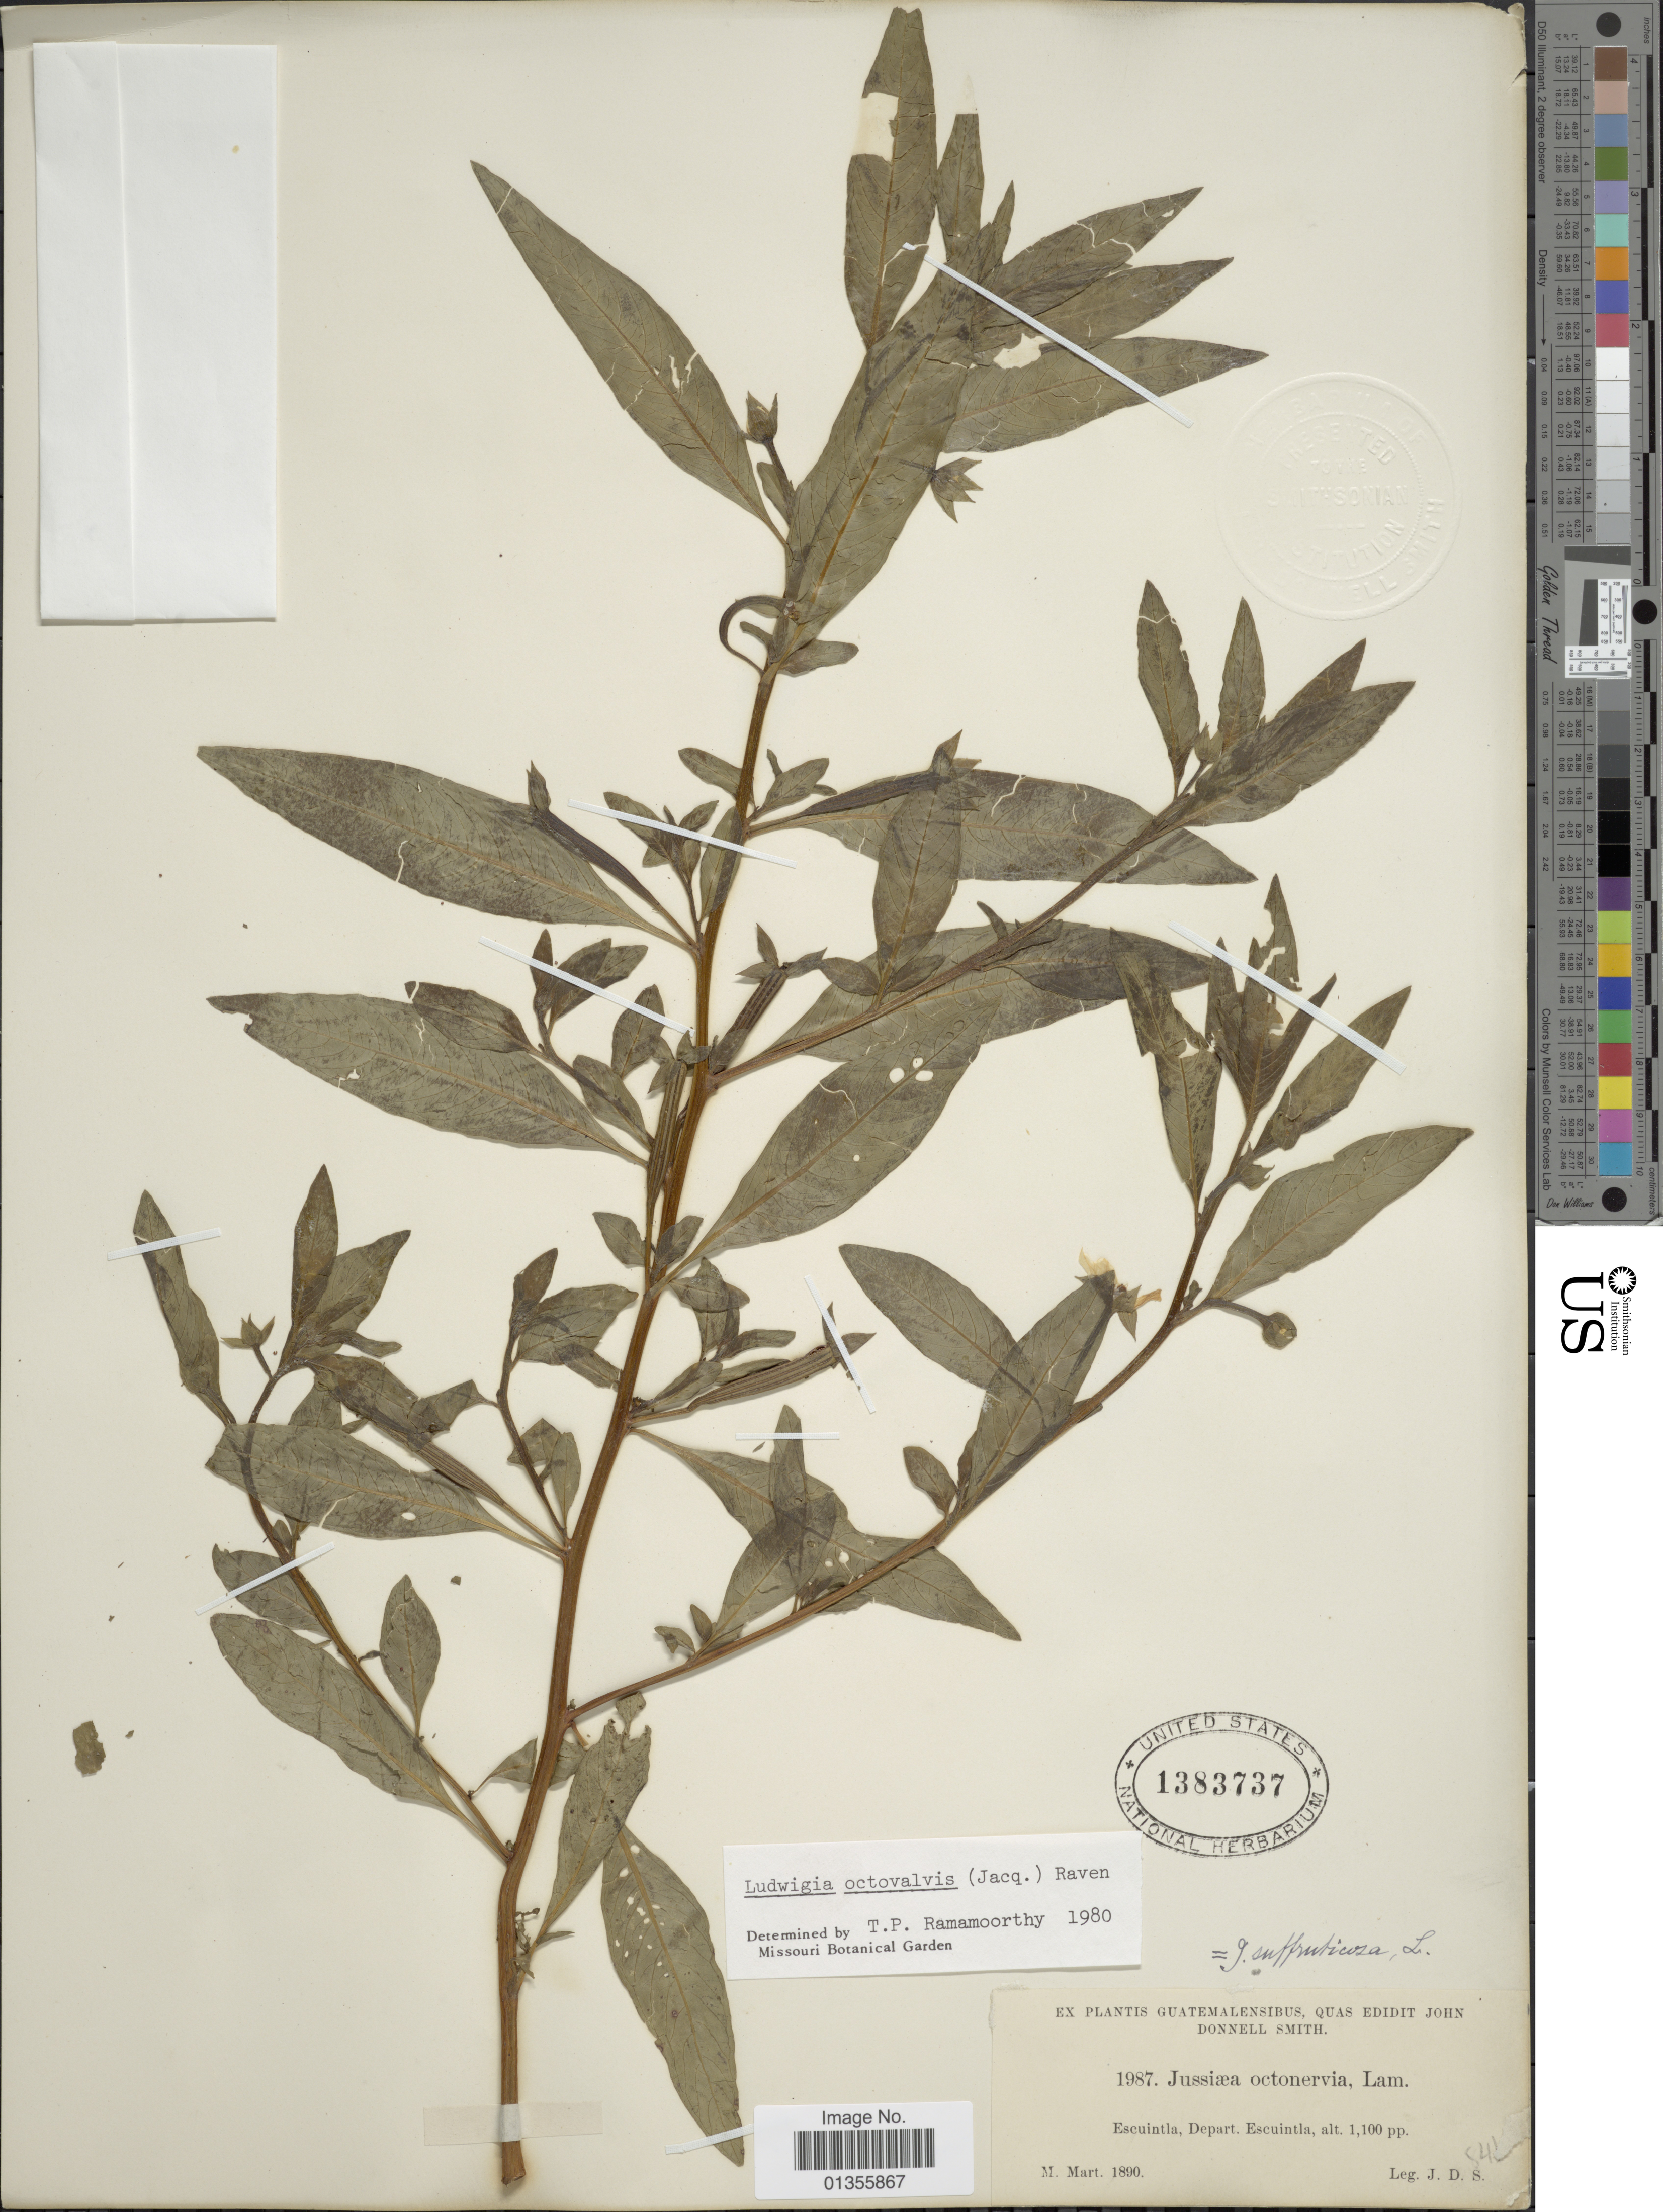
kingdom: Plantae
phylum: Tracheophyta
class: Magnoliopsida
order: Myrtales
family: Onagraceae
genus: Ludwigia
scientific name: Ludwigia octovalvis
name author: (Jacq.) P.H. Raven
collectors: J. D. Smith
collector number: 1987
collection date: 1890-03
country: Guatemala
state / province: Escuintla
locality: Escuintla, Depart. Escuintla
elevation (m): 335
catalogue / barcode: US 1383737